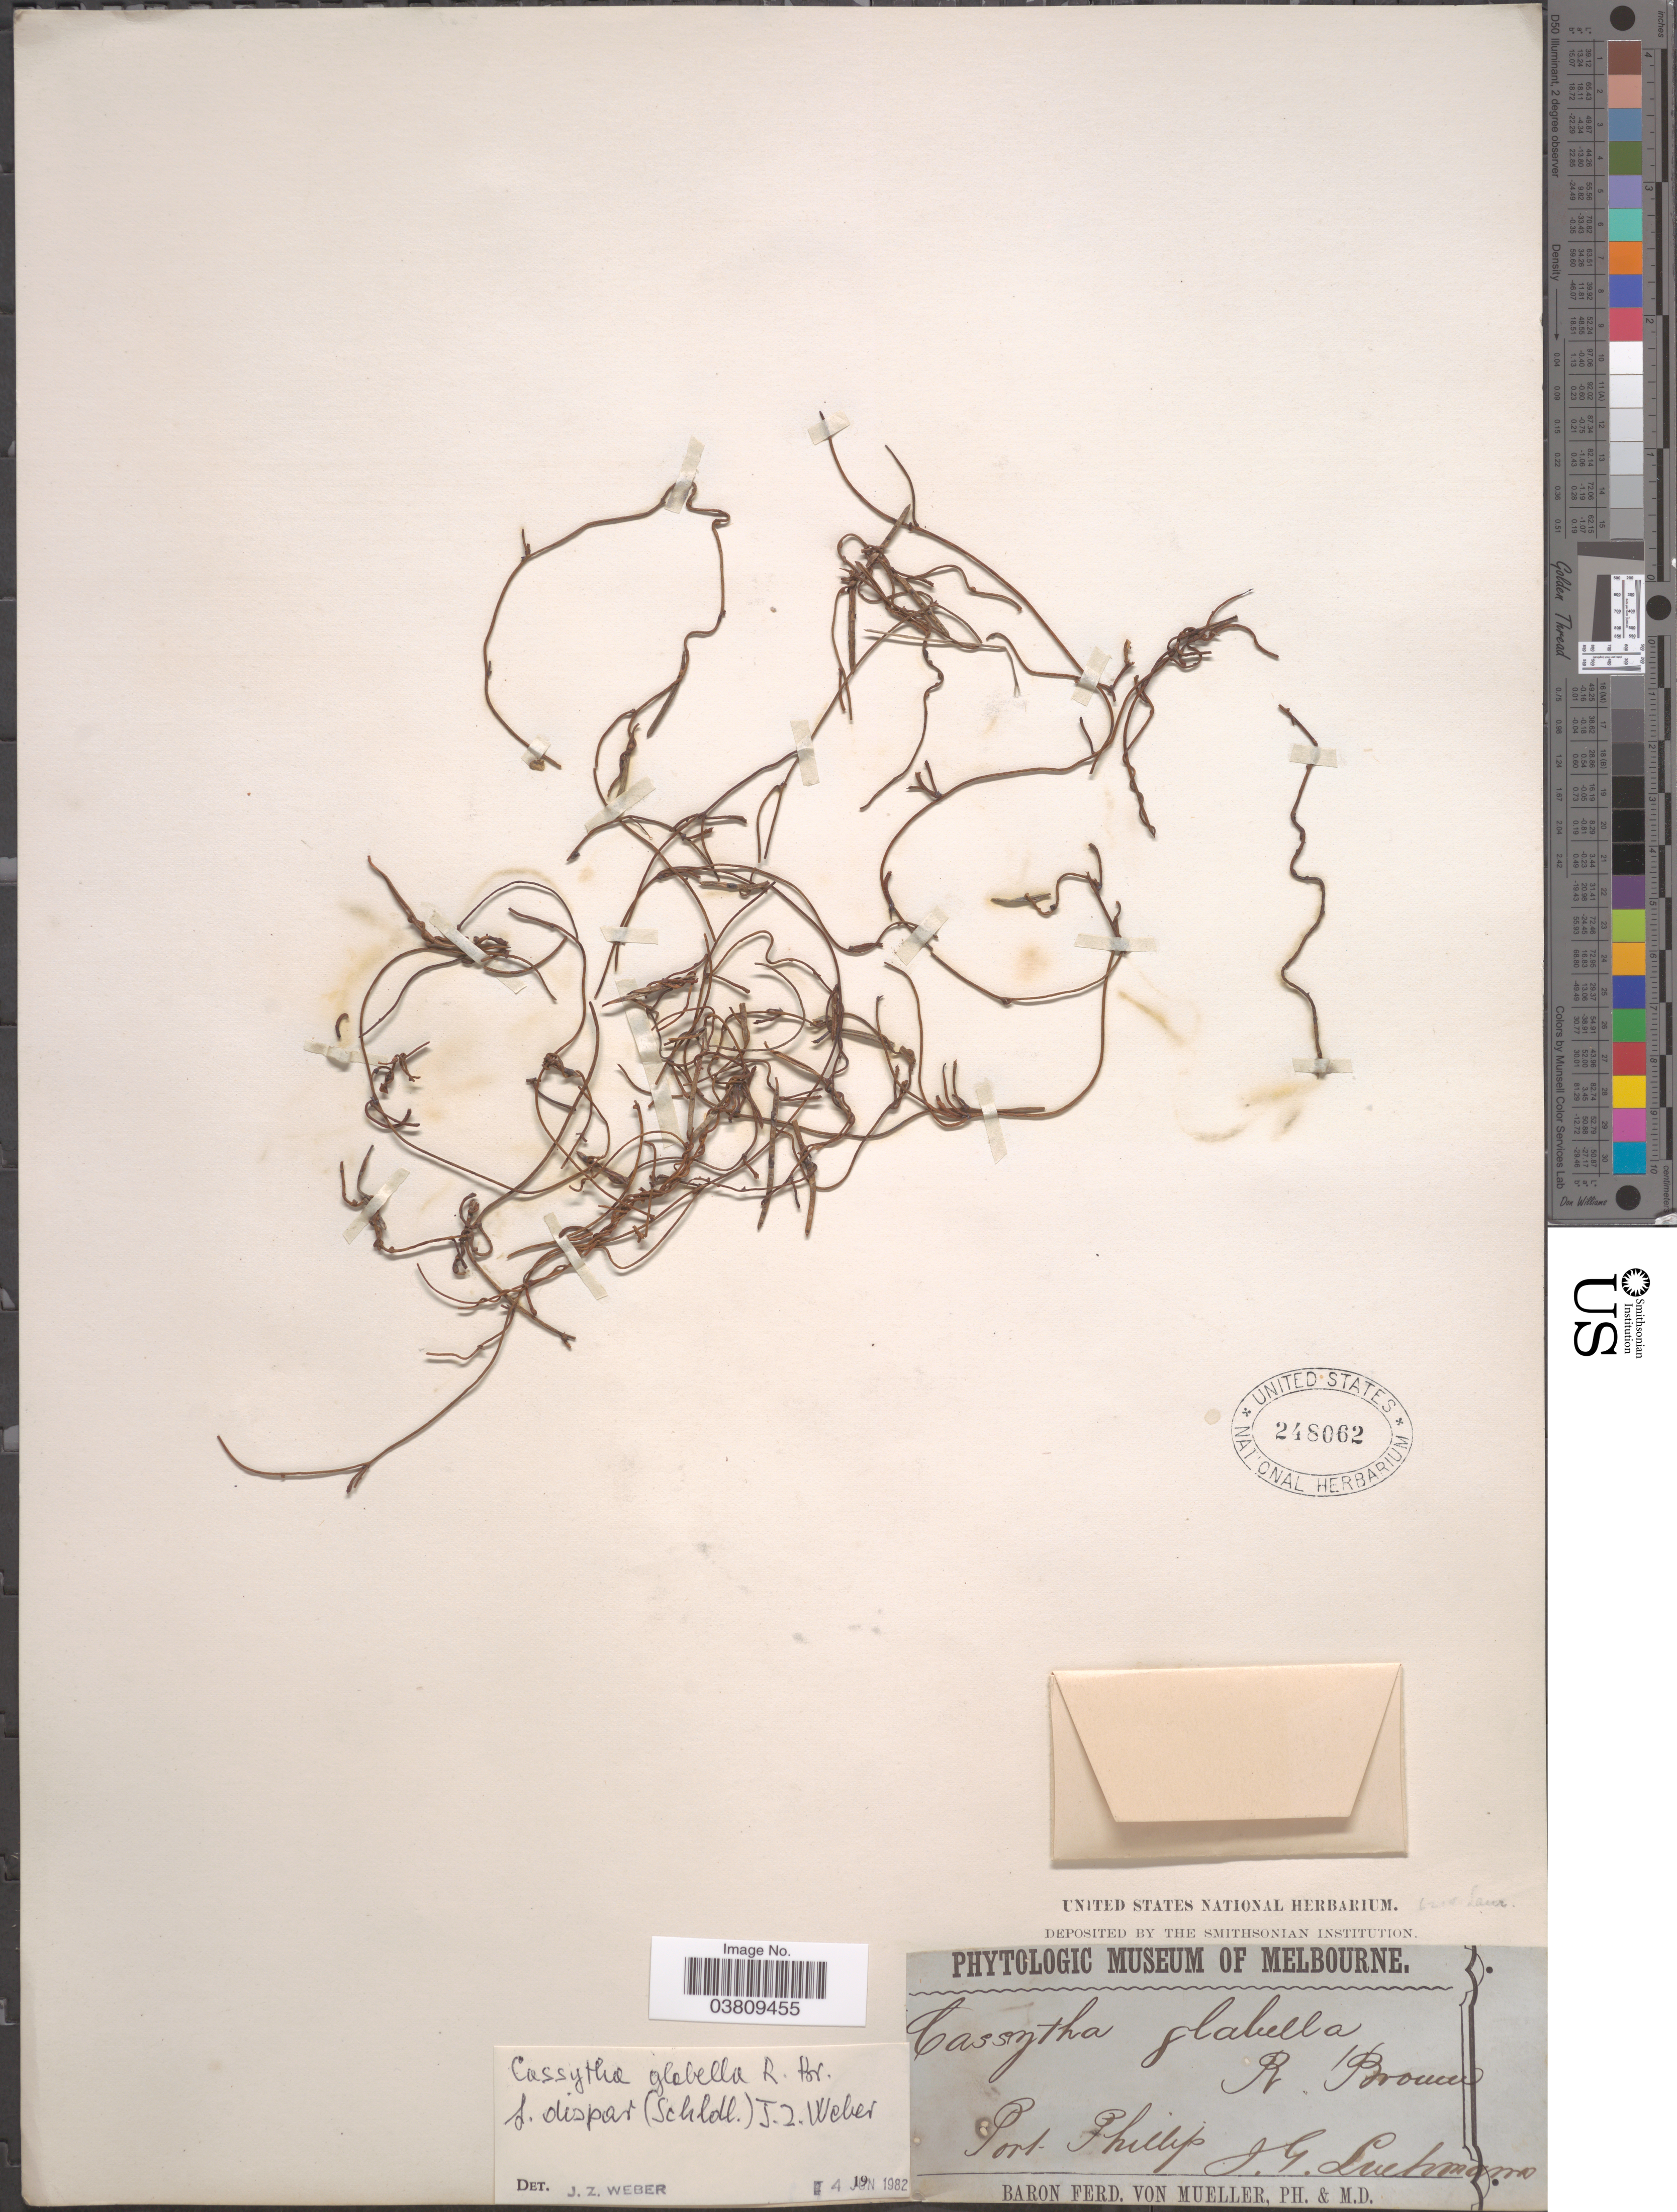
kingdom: Plantae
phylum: Tracheophyta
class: Magnoliopsida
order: Laurales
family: Lauraceae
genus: Cassytha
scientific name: Cassytha glabella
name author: R. Br.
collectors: J. Luehmann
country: Australia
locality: Port Philip.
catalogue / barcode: US 248062